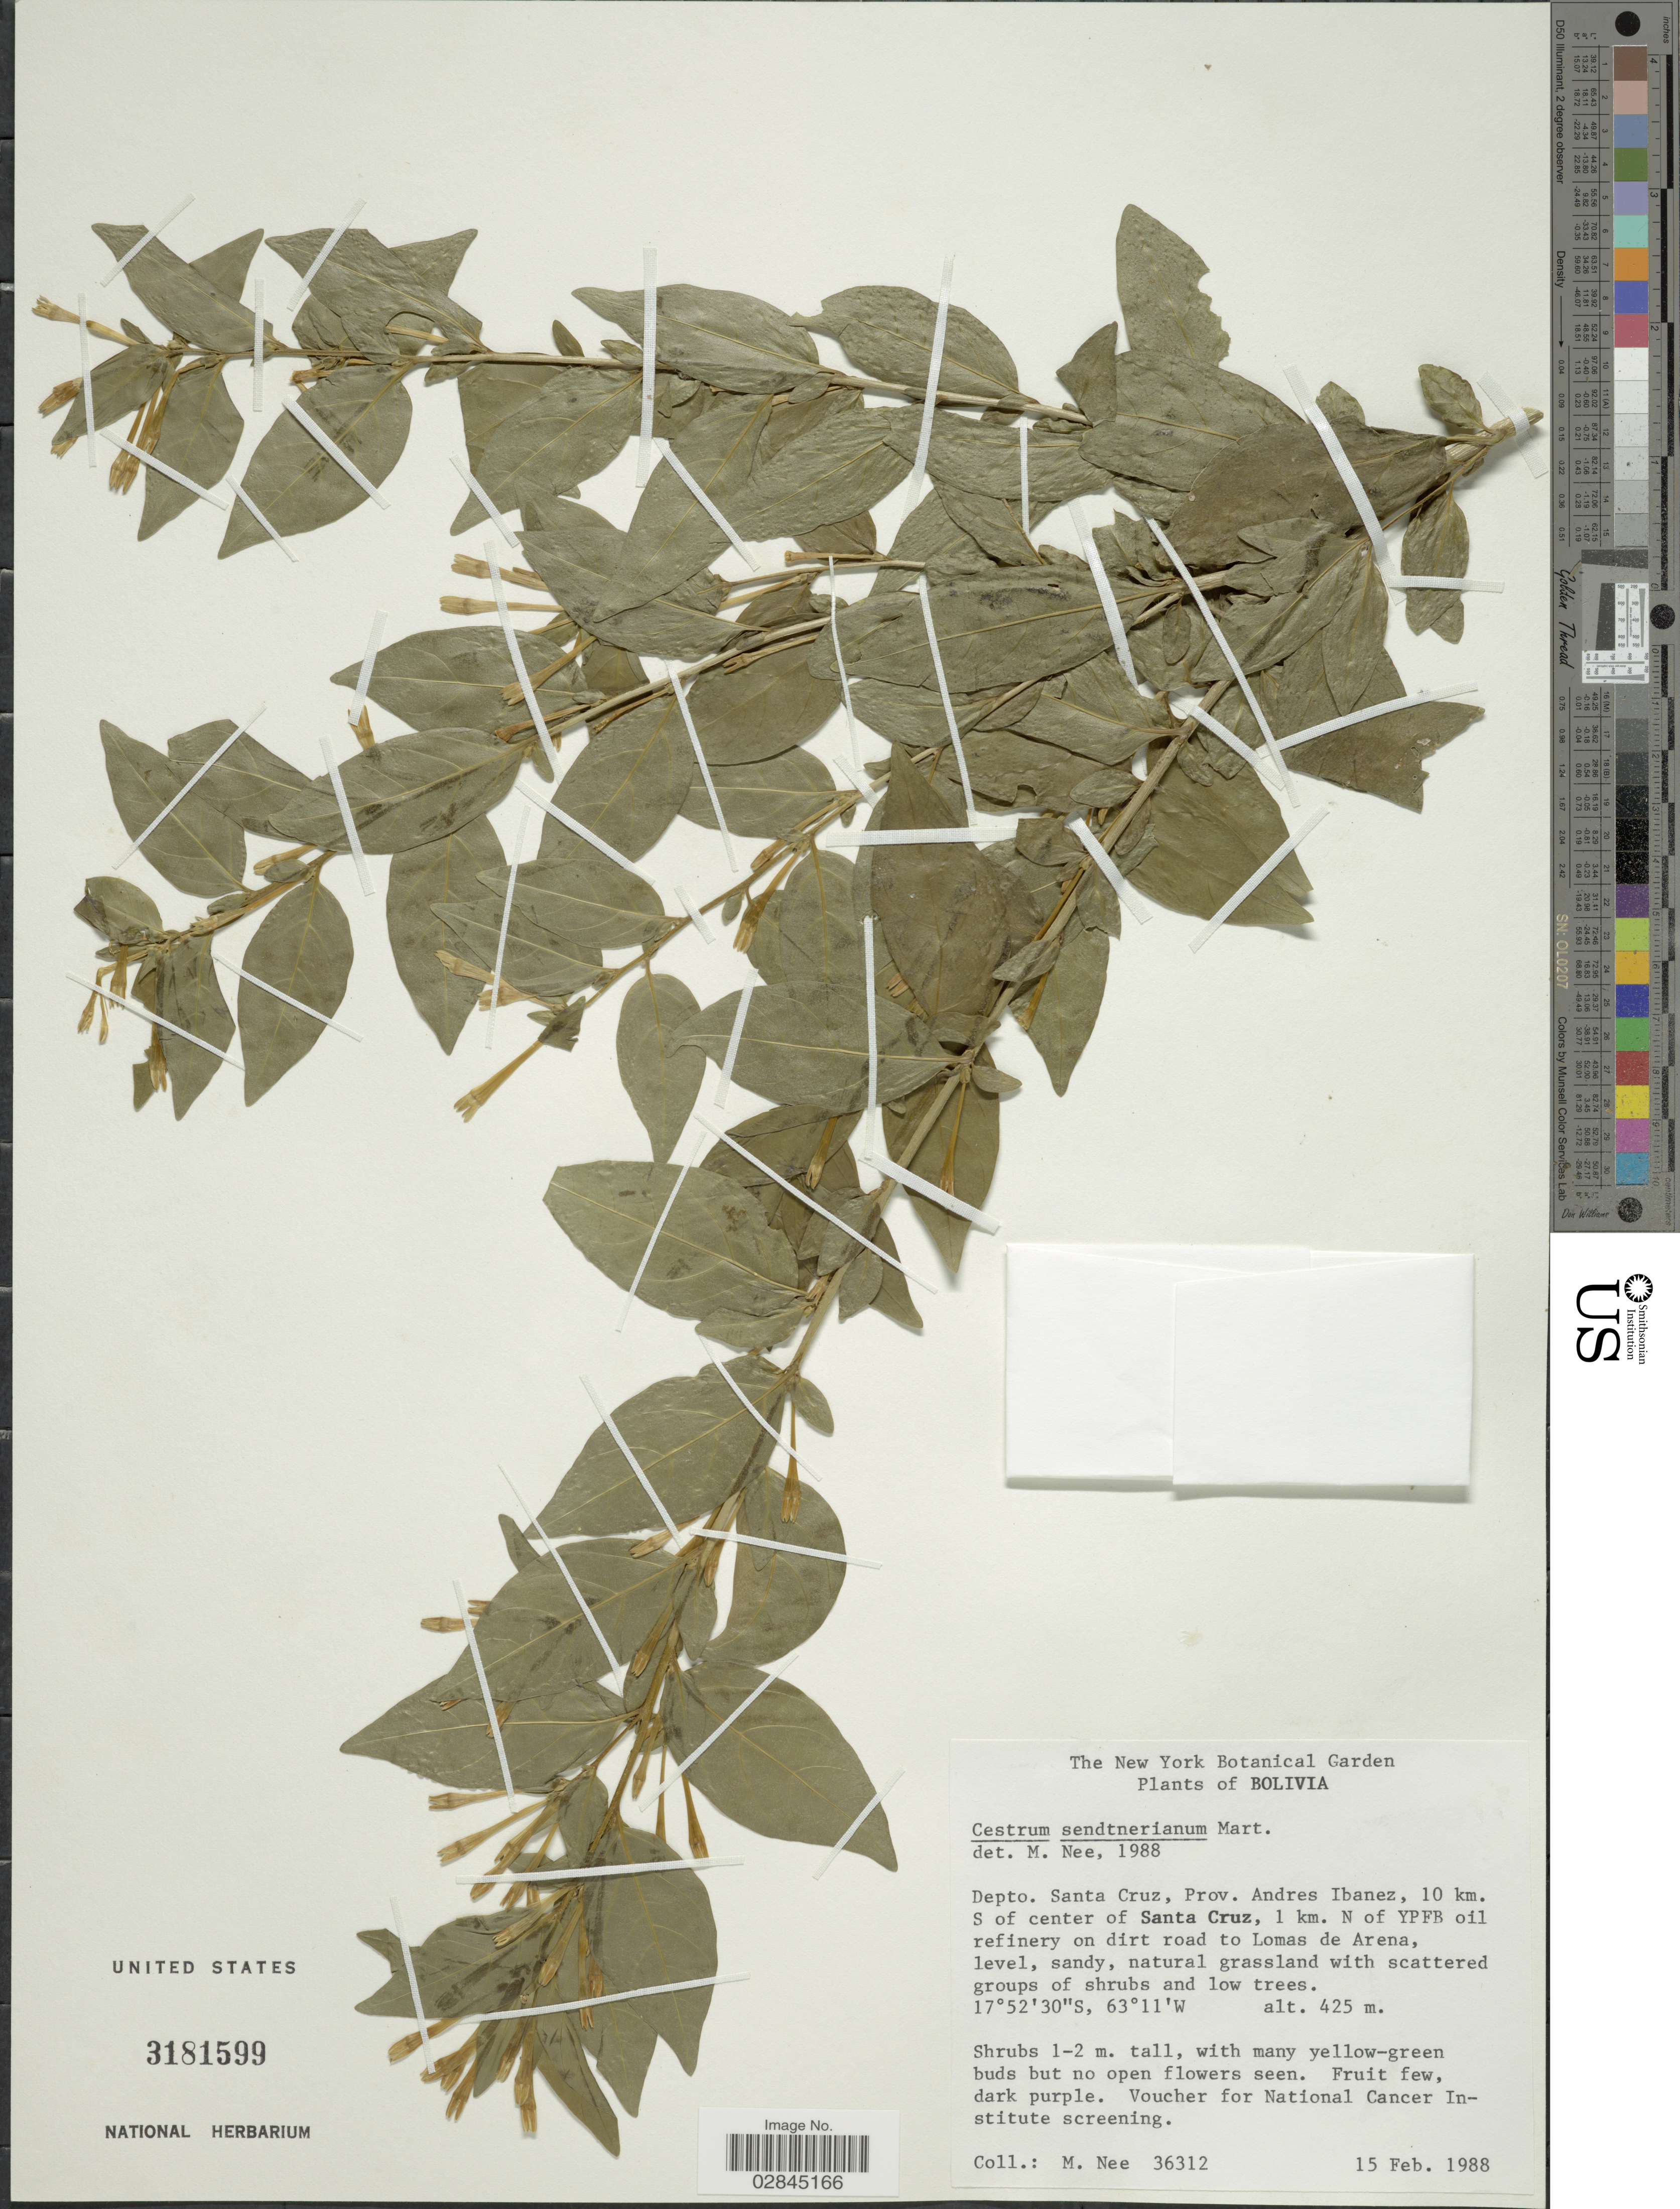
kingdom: Plantae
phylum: Tracheophyta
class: Magnoliopsida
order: Solanales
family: Solanaceae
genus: Cestrum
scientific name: Cestrum sendtnerianum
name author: Mart. ex Sendtn.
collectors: M. Nee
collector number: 36312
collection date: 1988-02-15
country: Bolivia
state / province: Santa Cruz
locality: Depto. Santa Cruz, Prov. Andres Ibanez, 10 km. S of center of Santa Cruz, 1 km. N of YPFB oil refinery on dirt road to Lomas de Arena.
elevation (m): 425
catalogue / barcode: US 3181599